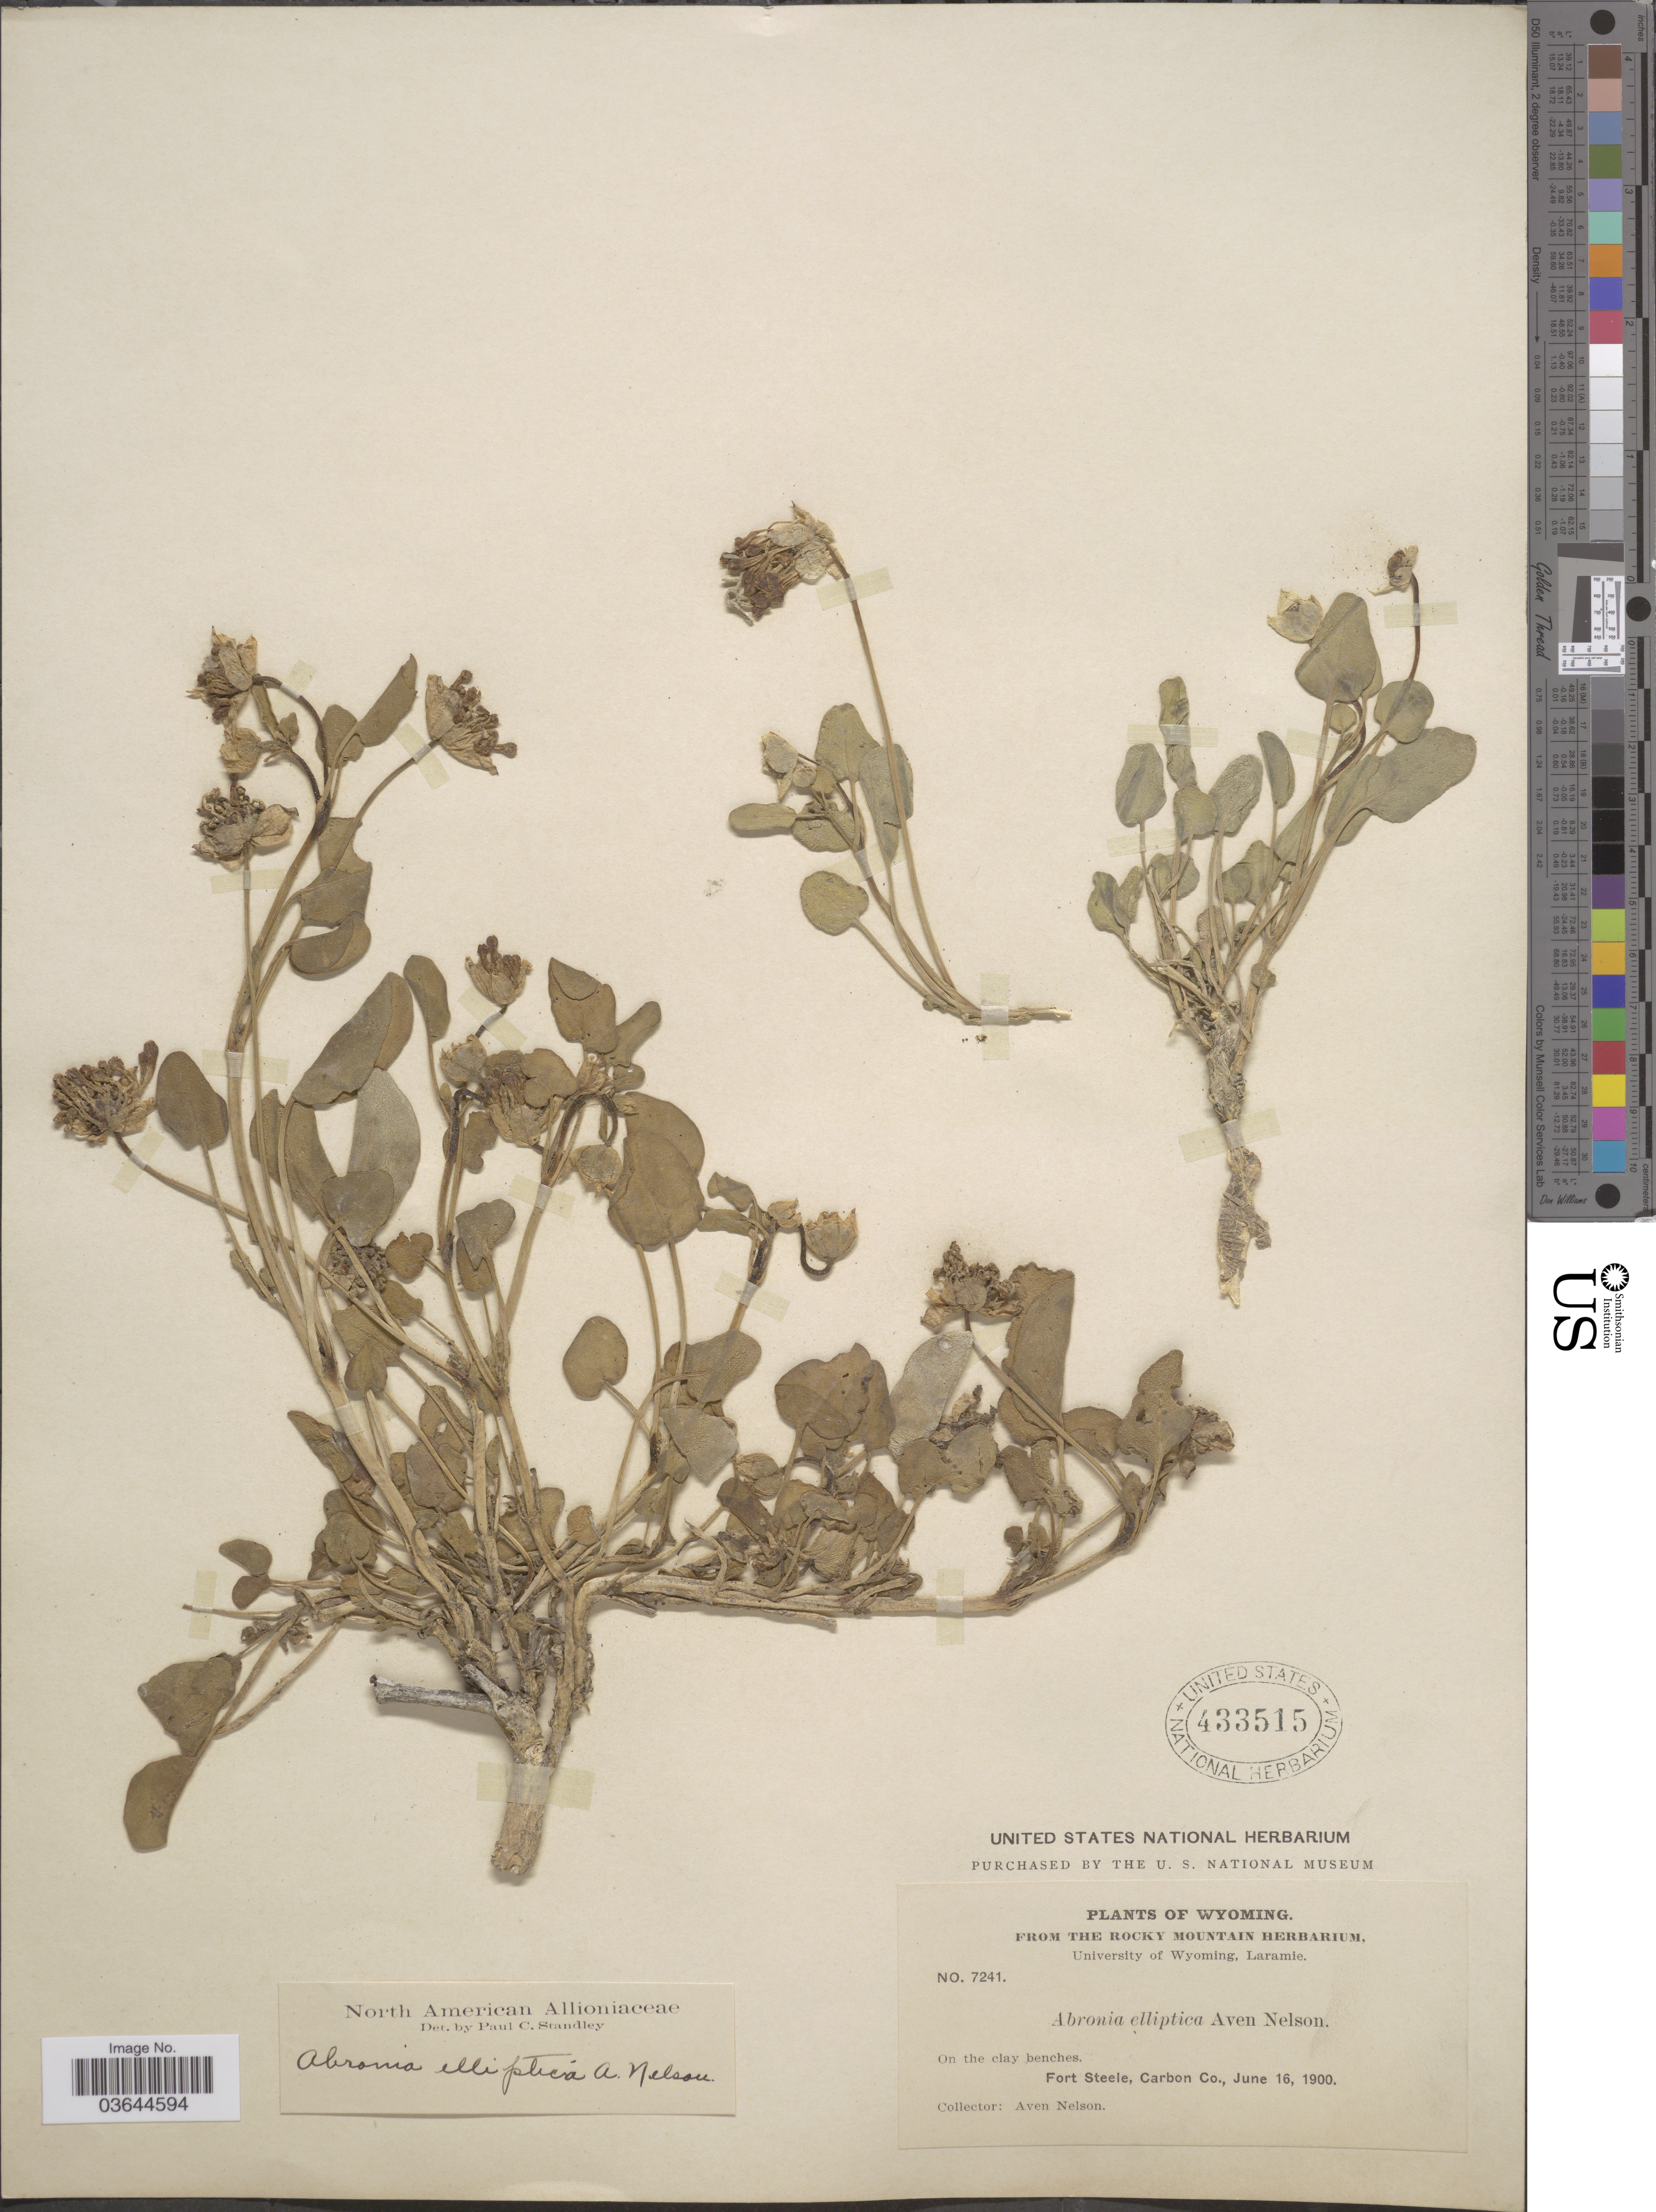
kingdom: Plantae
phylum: Tracheophyta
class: Magnoliopsida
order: Caryophyllales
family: Nyctaginaceae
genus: Abronia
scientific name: Abronia elliptica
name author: A. Nelson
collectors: A. Nelson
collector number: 7241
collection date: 1900-06-16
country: United States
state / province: Wyoming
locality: On the clay benches. Fort Steele, Carbon Co.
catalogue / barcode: US 433515